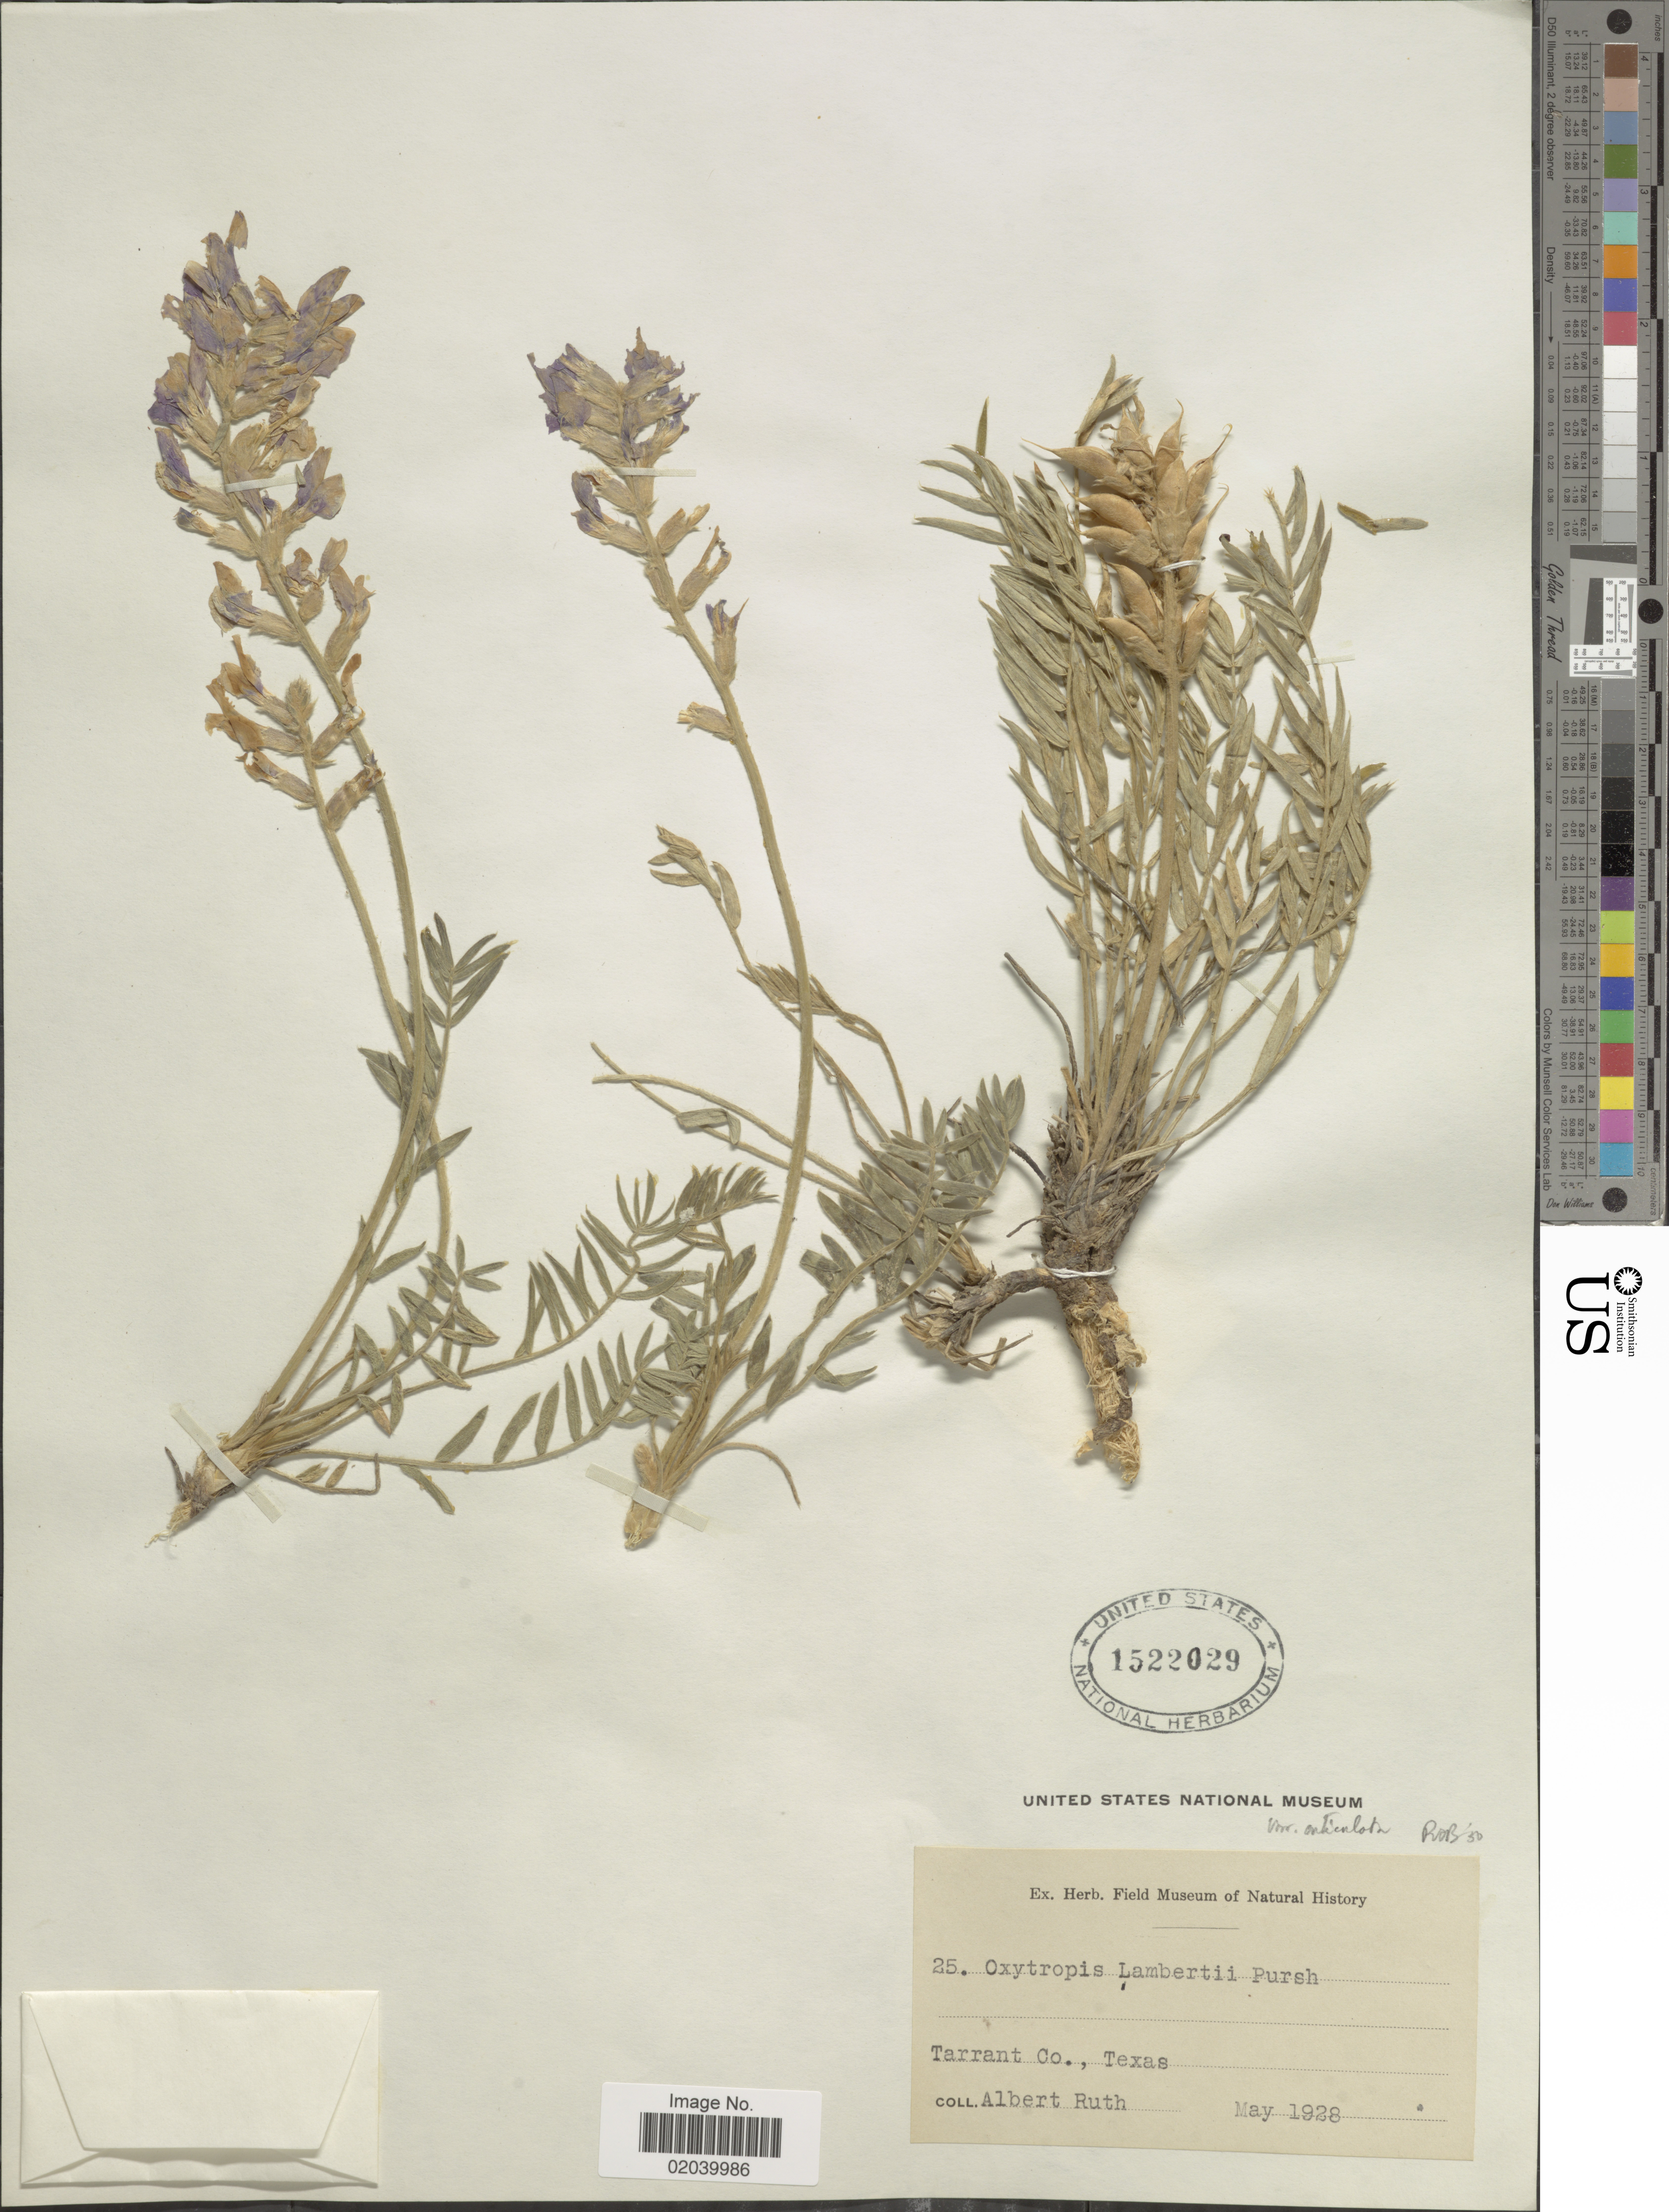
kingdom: Plantae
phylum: Tracheophyta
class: Magnoliopsida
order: Fabales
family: Fabaceae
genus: Oxytropis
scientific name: Oxytropis lambertii var. articulata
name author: (Greene) Barneby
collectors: A. Ruth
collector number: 25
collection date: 1928-05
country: United States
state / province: Texas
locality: Tarrant Co.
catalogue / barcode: US 1522029